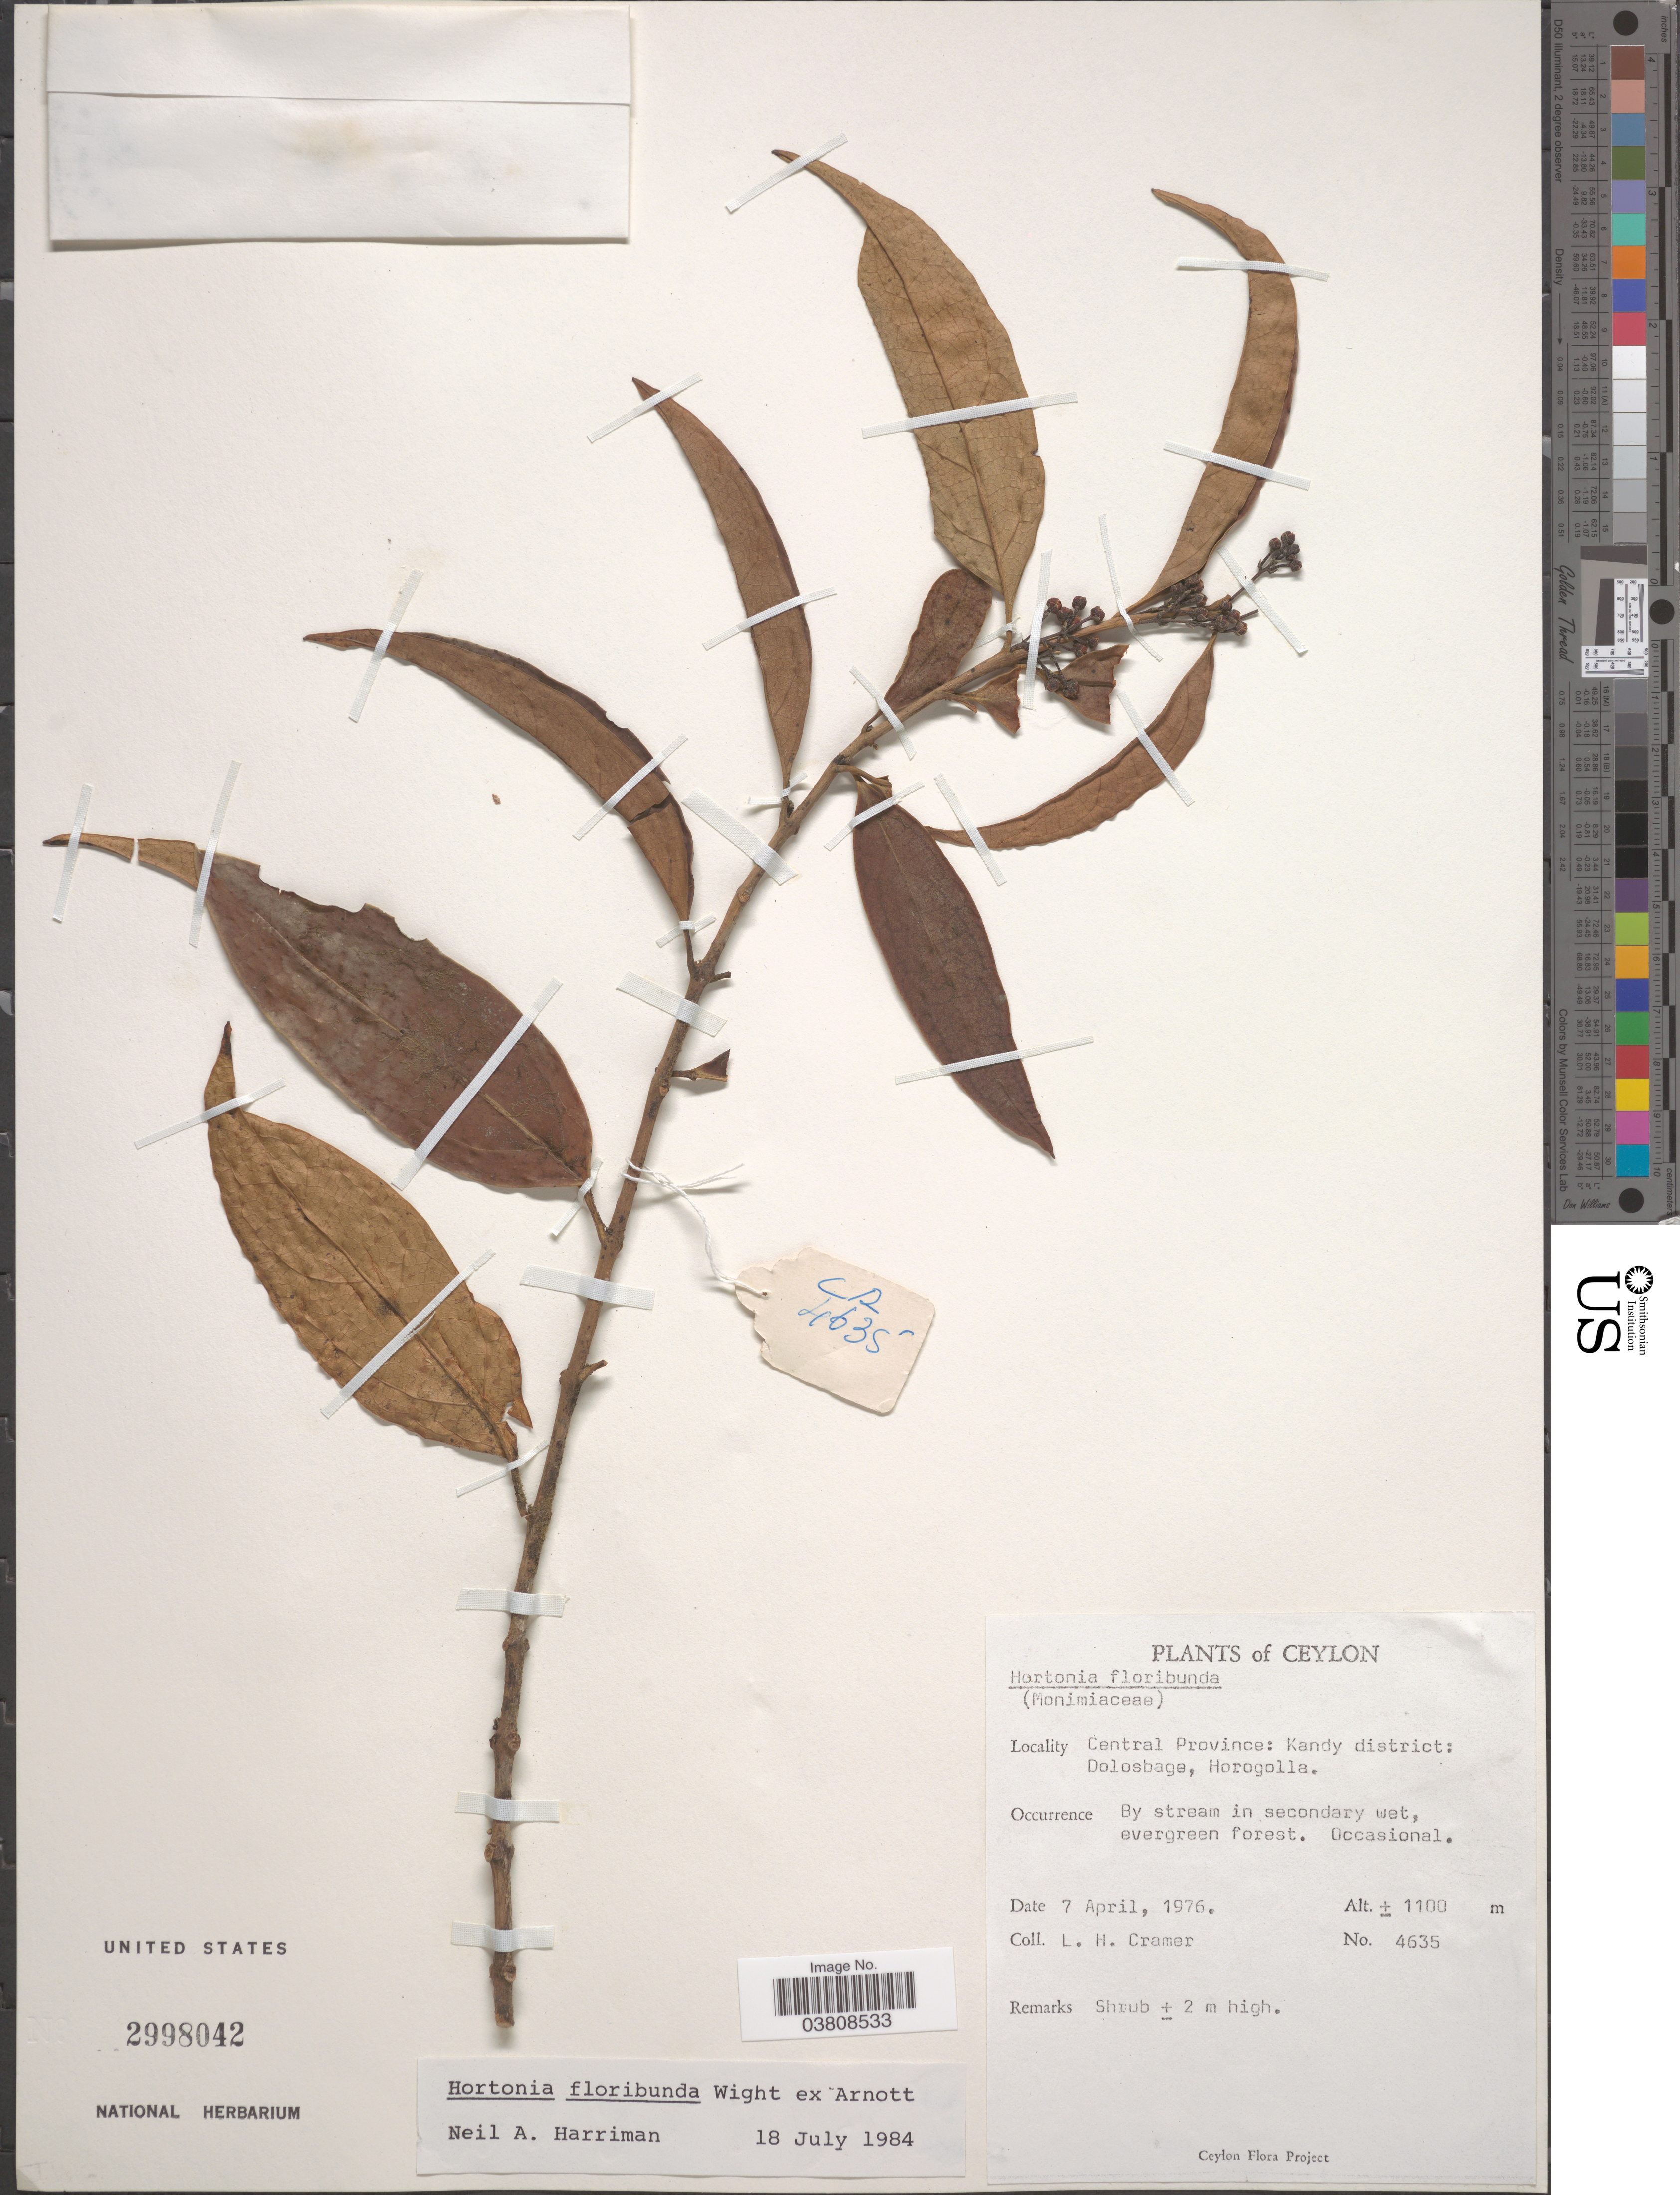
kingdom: Plantae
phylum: Tracheophyta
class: Magnoliopsida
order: Laurales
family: Monimiaceae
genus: Hortonia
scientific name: Hortonia floribunda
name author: Wight ex Arn.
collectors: L. H. Cramer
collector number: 4635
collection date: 1976-04-07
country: Sri Lanka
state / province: Central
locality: Ceylon. Kandy district: Dolosbage, Horogolla.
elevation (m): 1100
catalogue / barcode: US 2998042